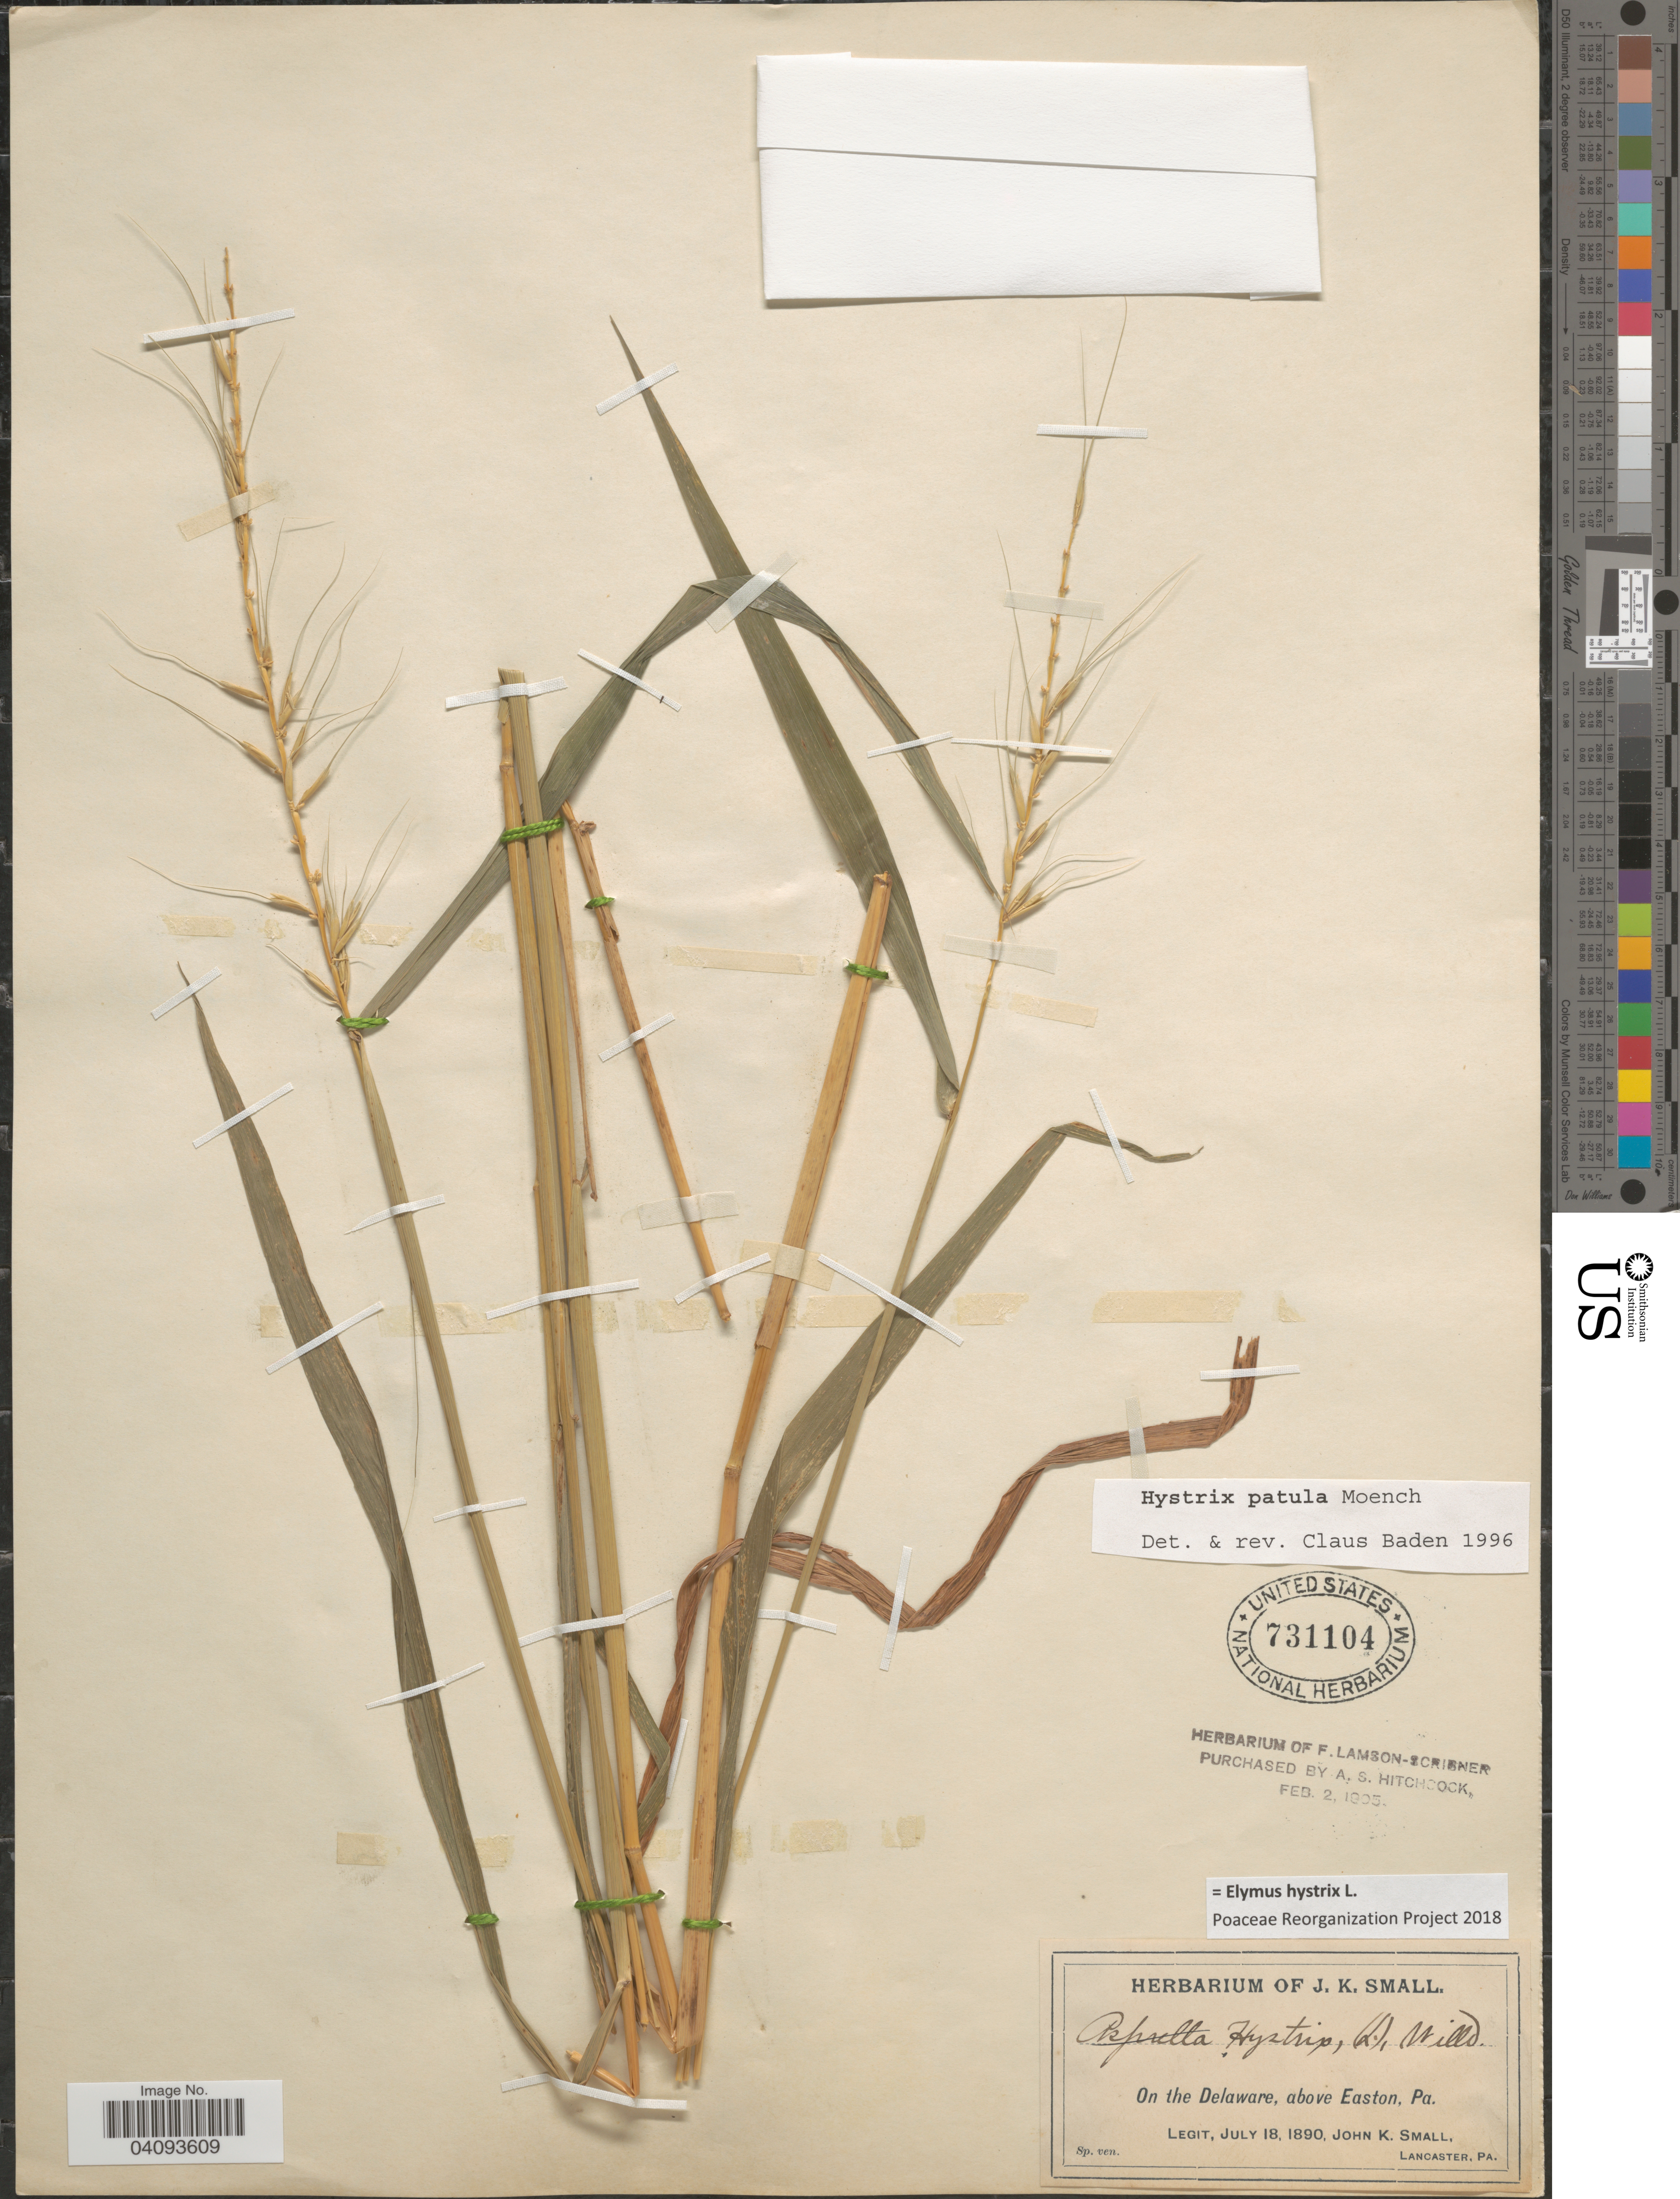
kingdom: Plantae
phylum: Tracheophyta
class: Liliopsida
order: Poales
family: Poaceae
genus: Elymus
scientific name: Elymus hystrix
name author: L.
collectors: J. K. Small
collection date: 1890-07-18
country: United States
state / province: Pennsylvania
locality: On the Delaware, above Easton.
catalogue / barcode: US 731104